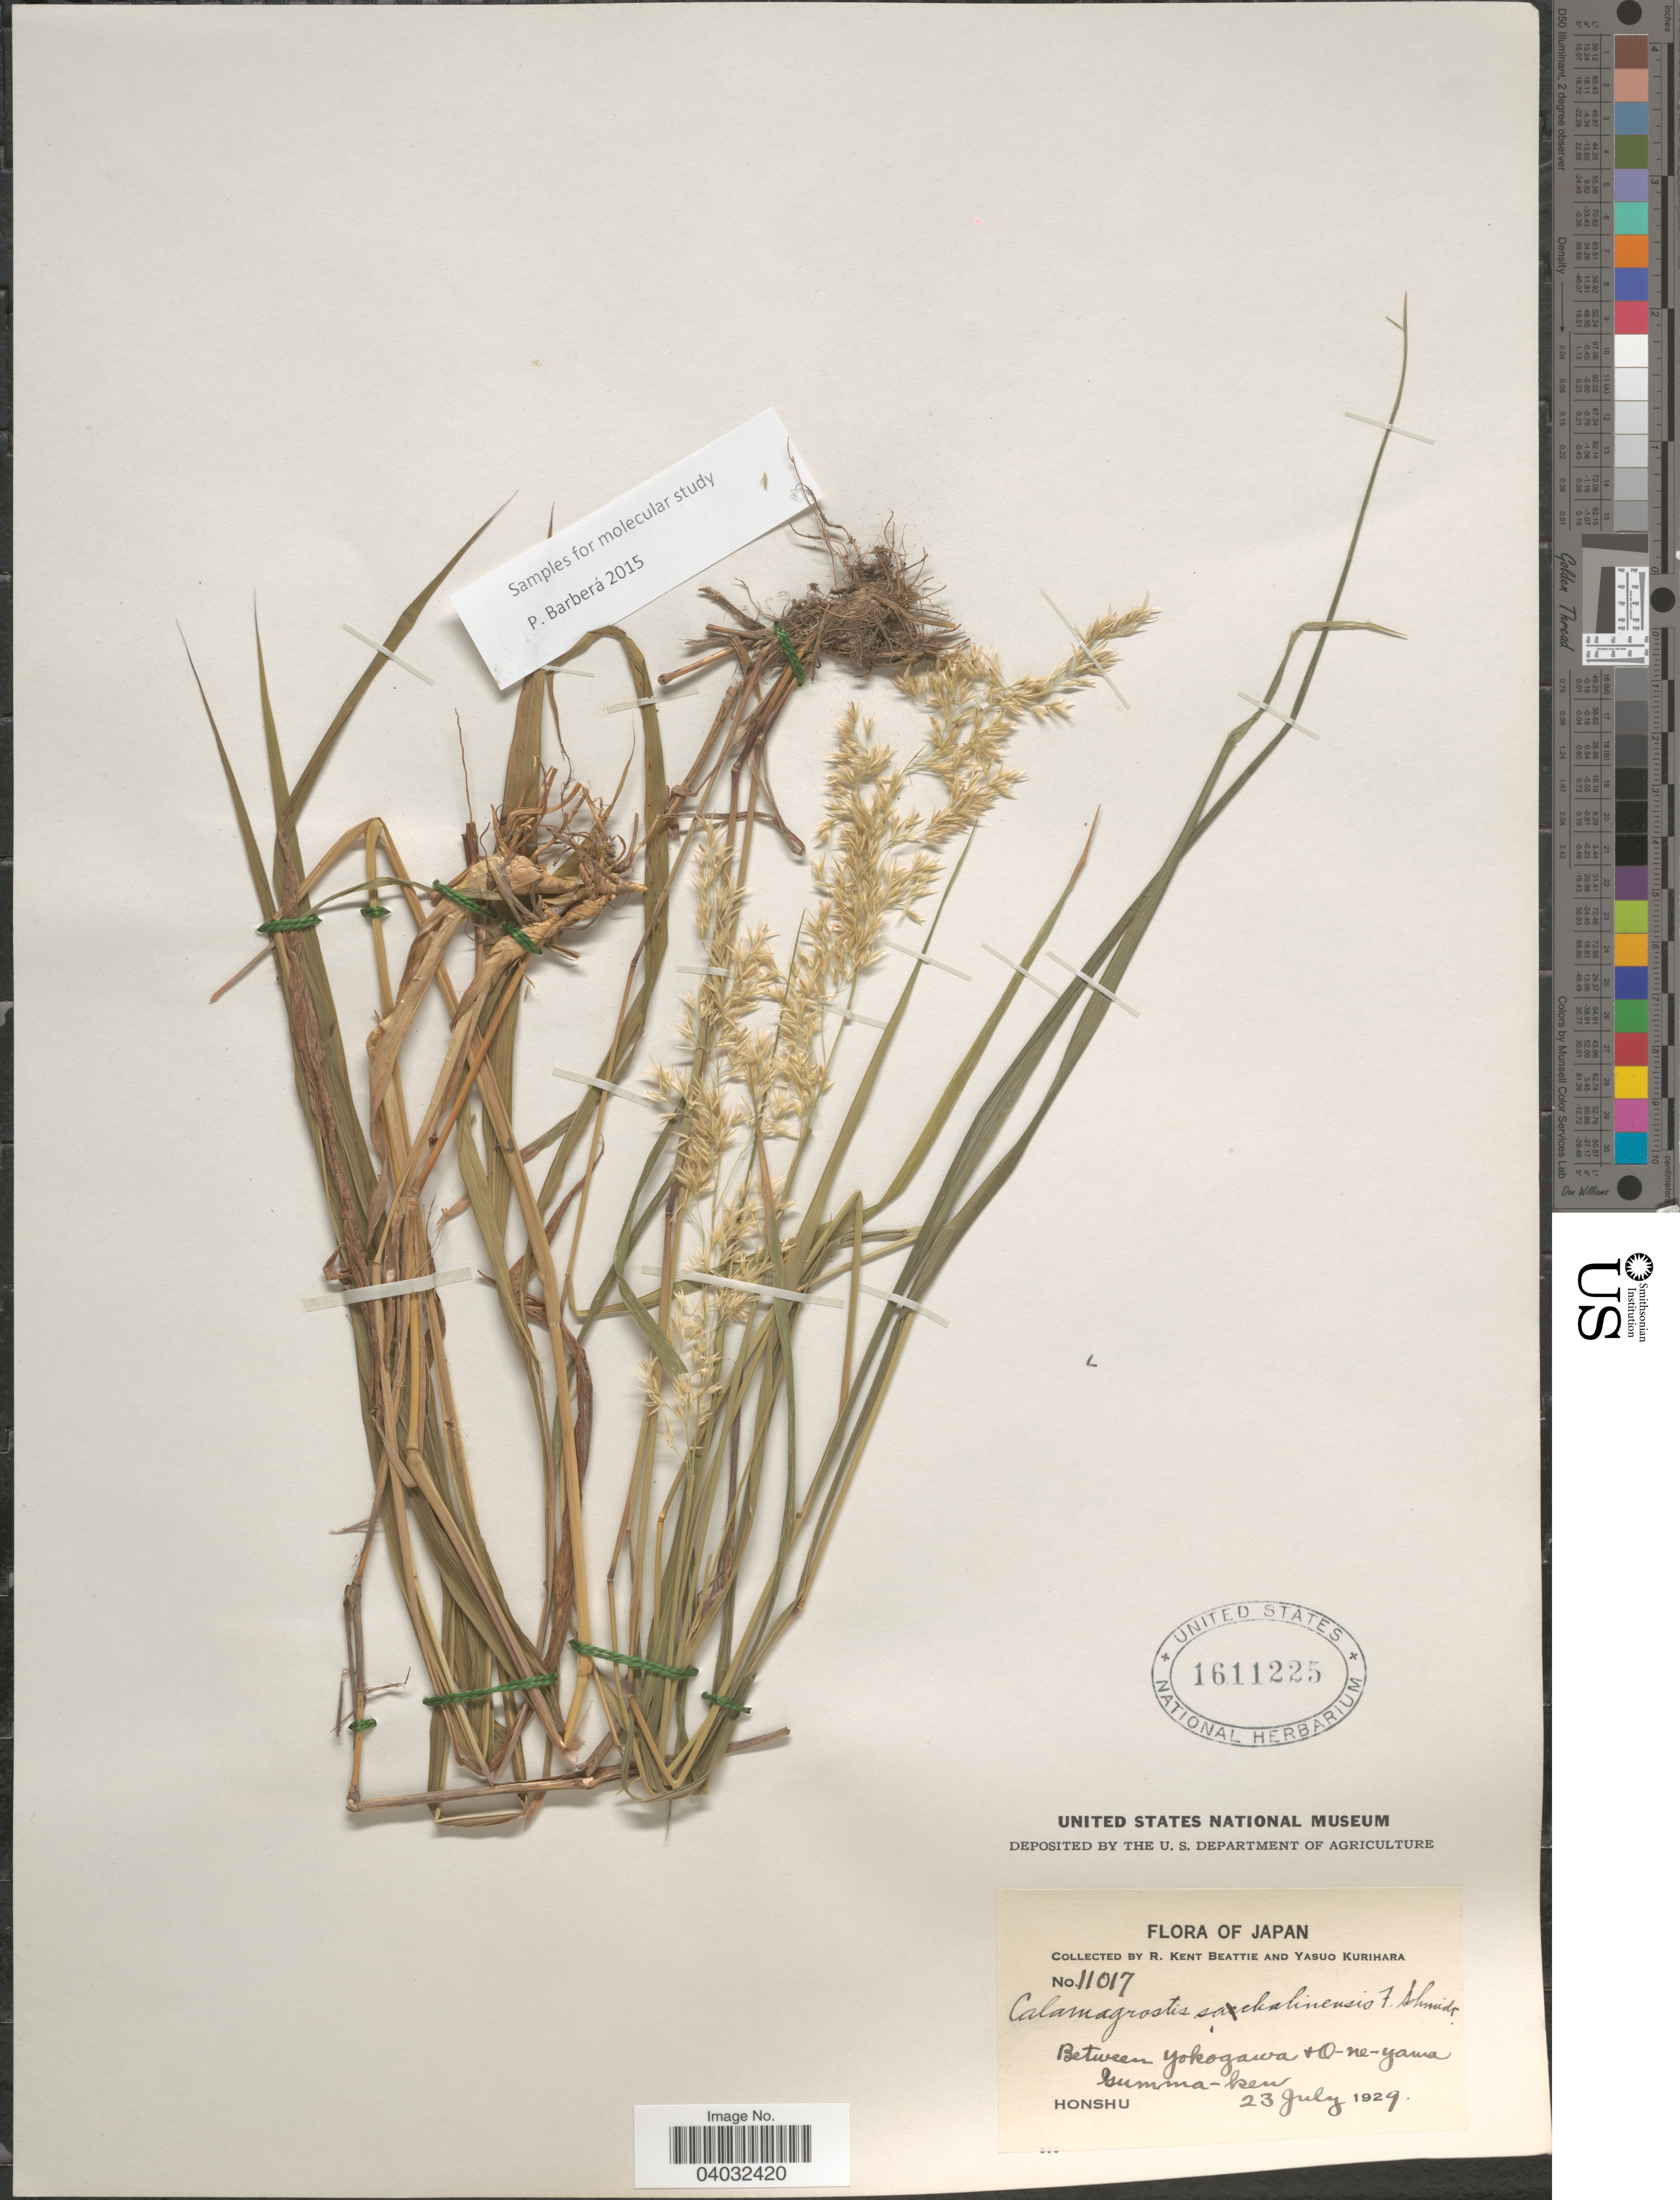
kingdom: Plantae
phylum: Tracheophyta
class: Liliopsida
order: Poales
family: Poaceae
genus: Calamagrostis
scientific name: Calamagrostis sachalinensis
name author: F. Schmidt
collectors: R. K. Beattie & Y. Kurihara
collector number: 11017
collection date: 1929-07-23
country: Japan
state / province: Gunma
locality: Between Yokogawa & O-ne-yama, Gumma-ken. Honshu.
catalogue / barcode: US 1611225